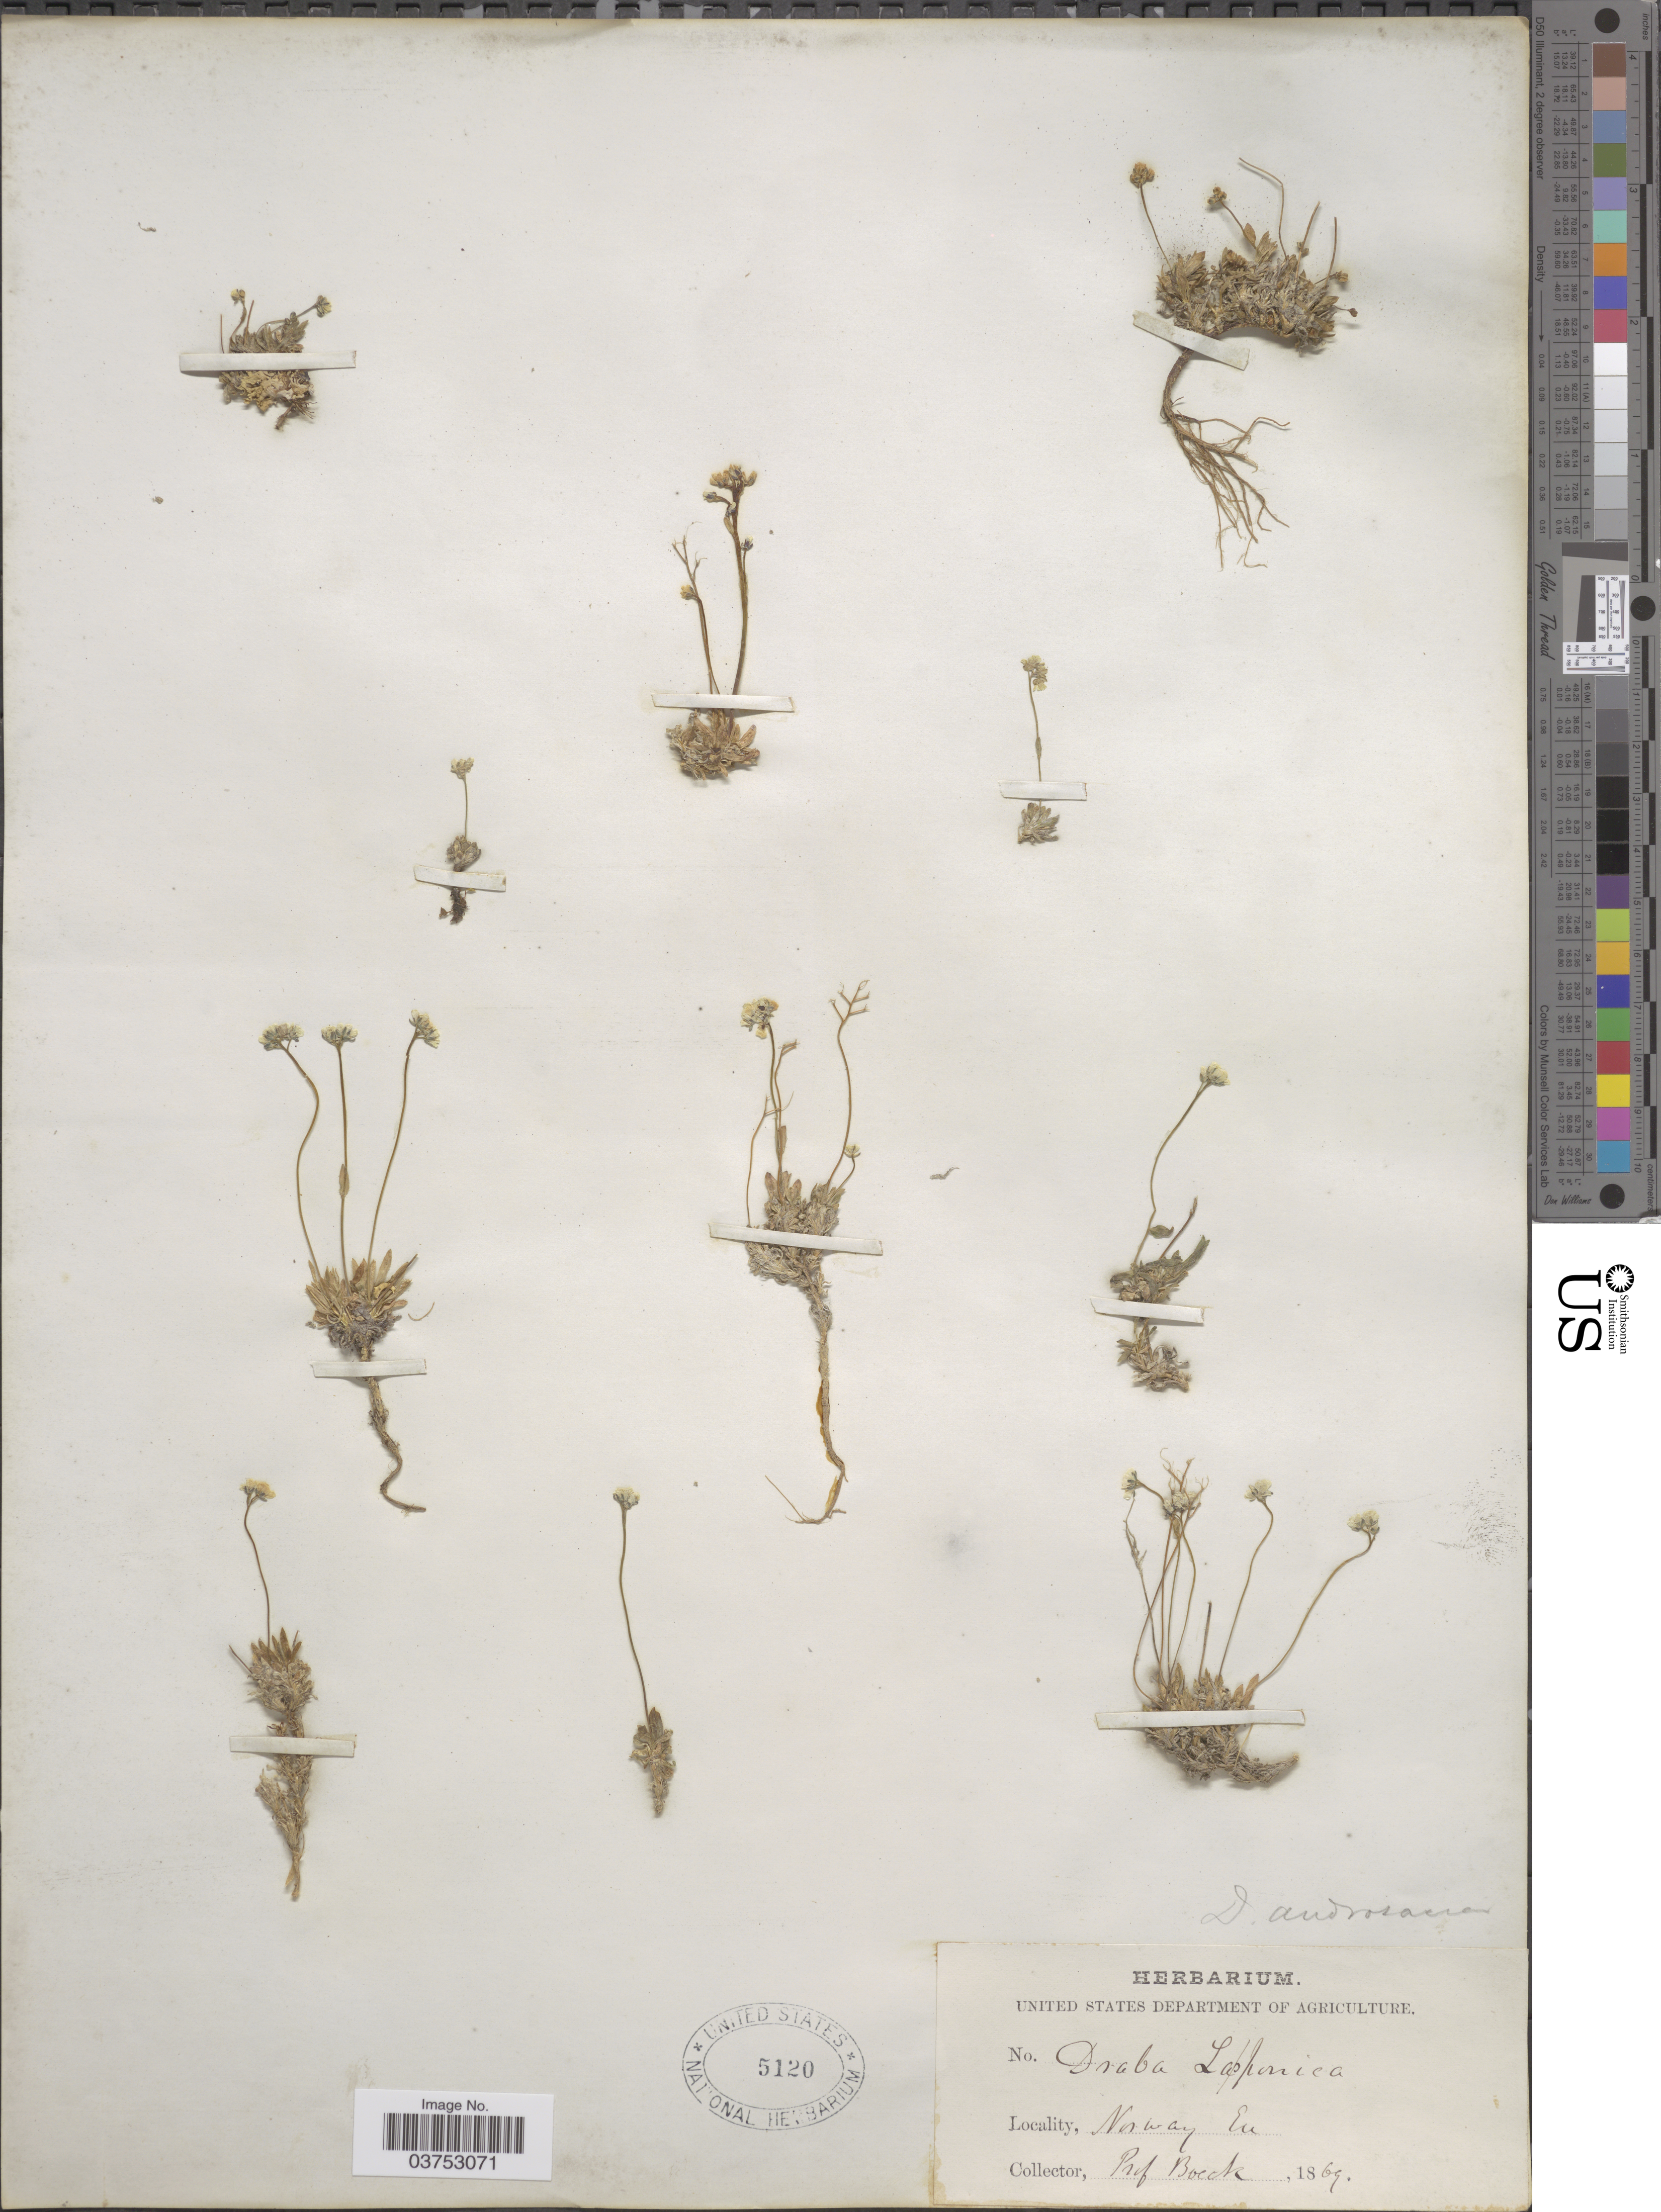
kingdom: Plantae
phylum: Tracheophyta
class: Magnoliopsida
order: Brassicales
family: Brassicaceae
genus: Draba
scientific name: Draba androsacea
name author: Willd.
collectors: Prof. Boeck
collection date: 1869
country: Norway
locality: Eu.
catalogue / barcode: US 5120